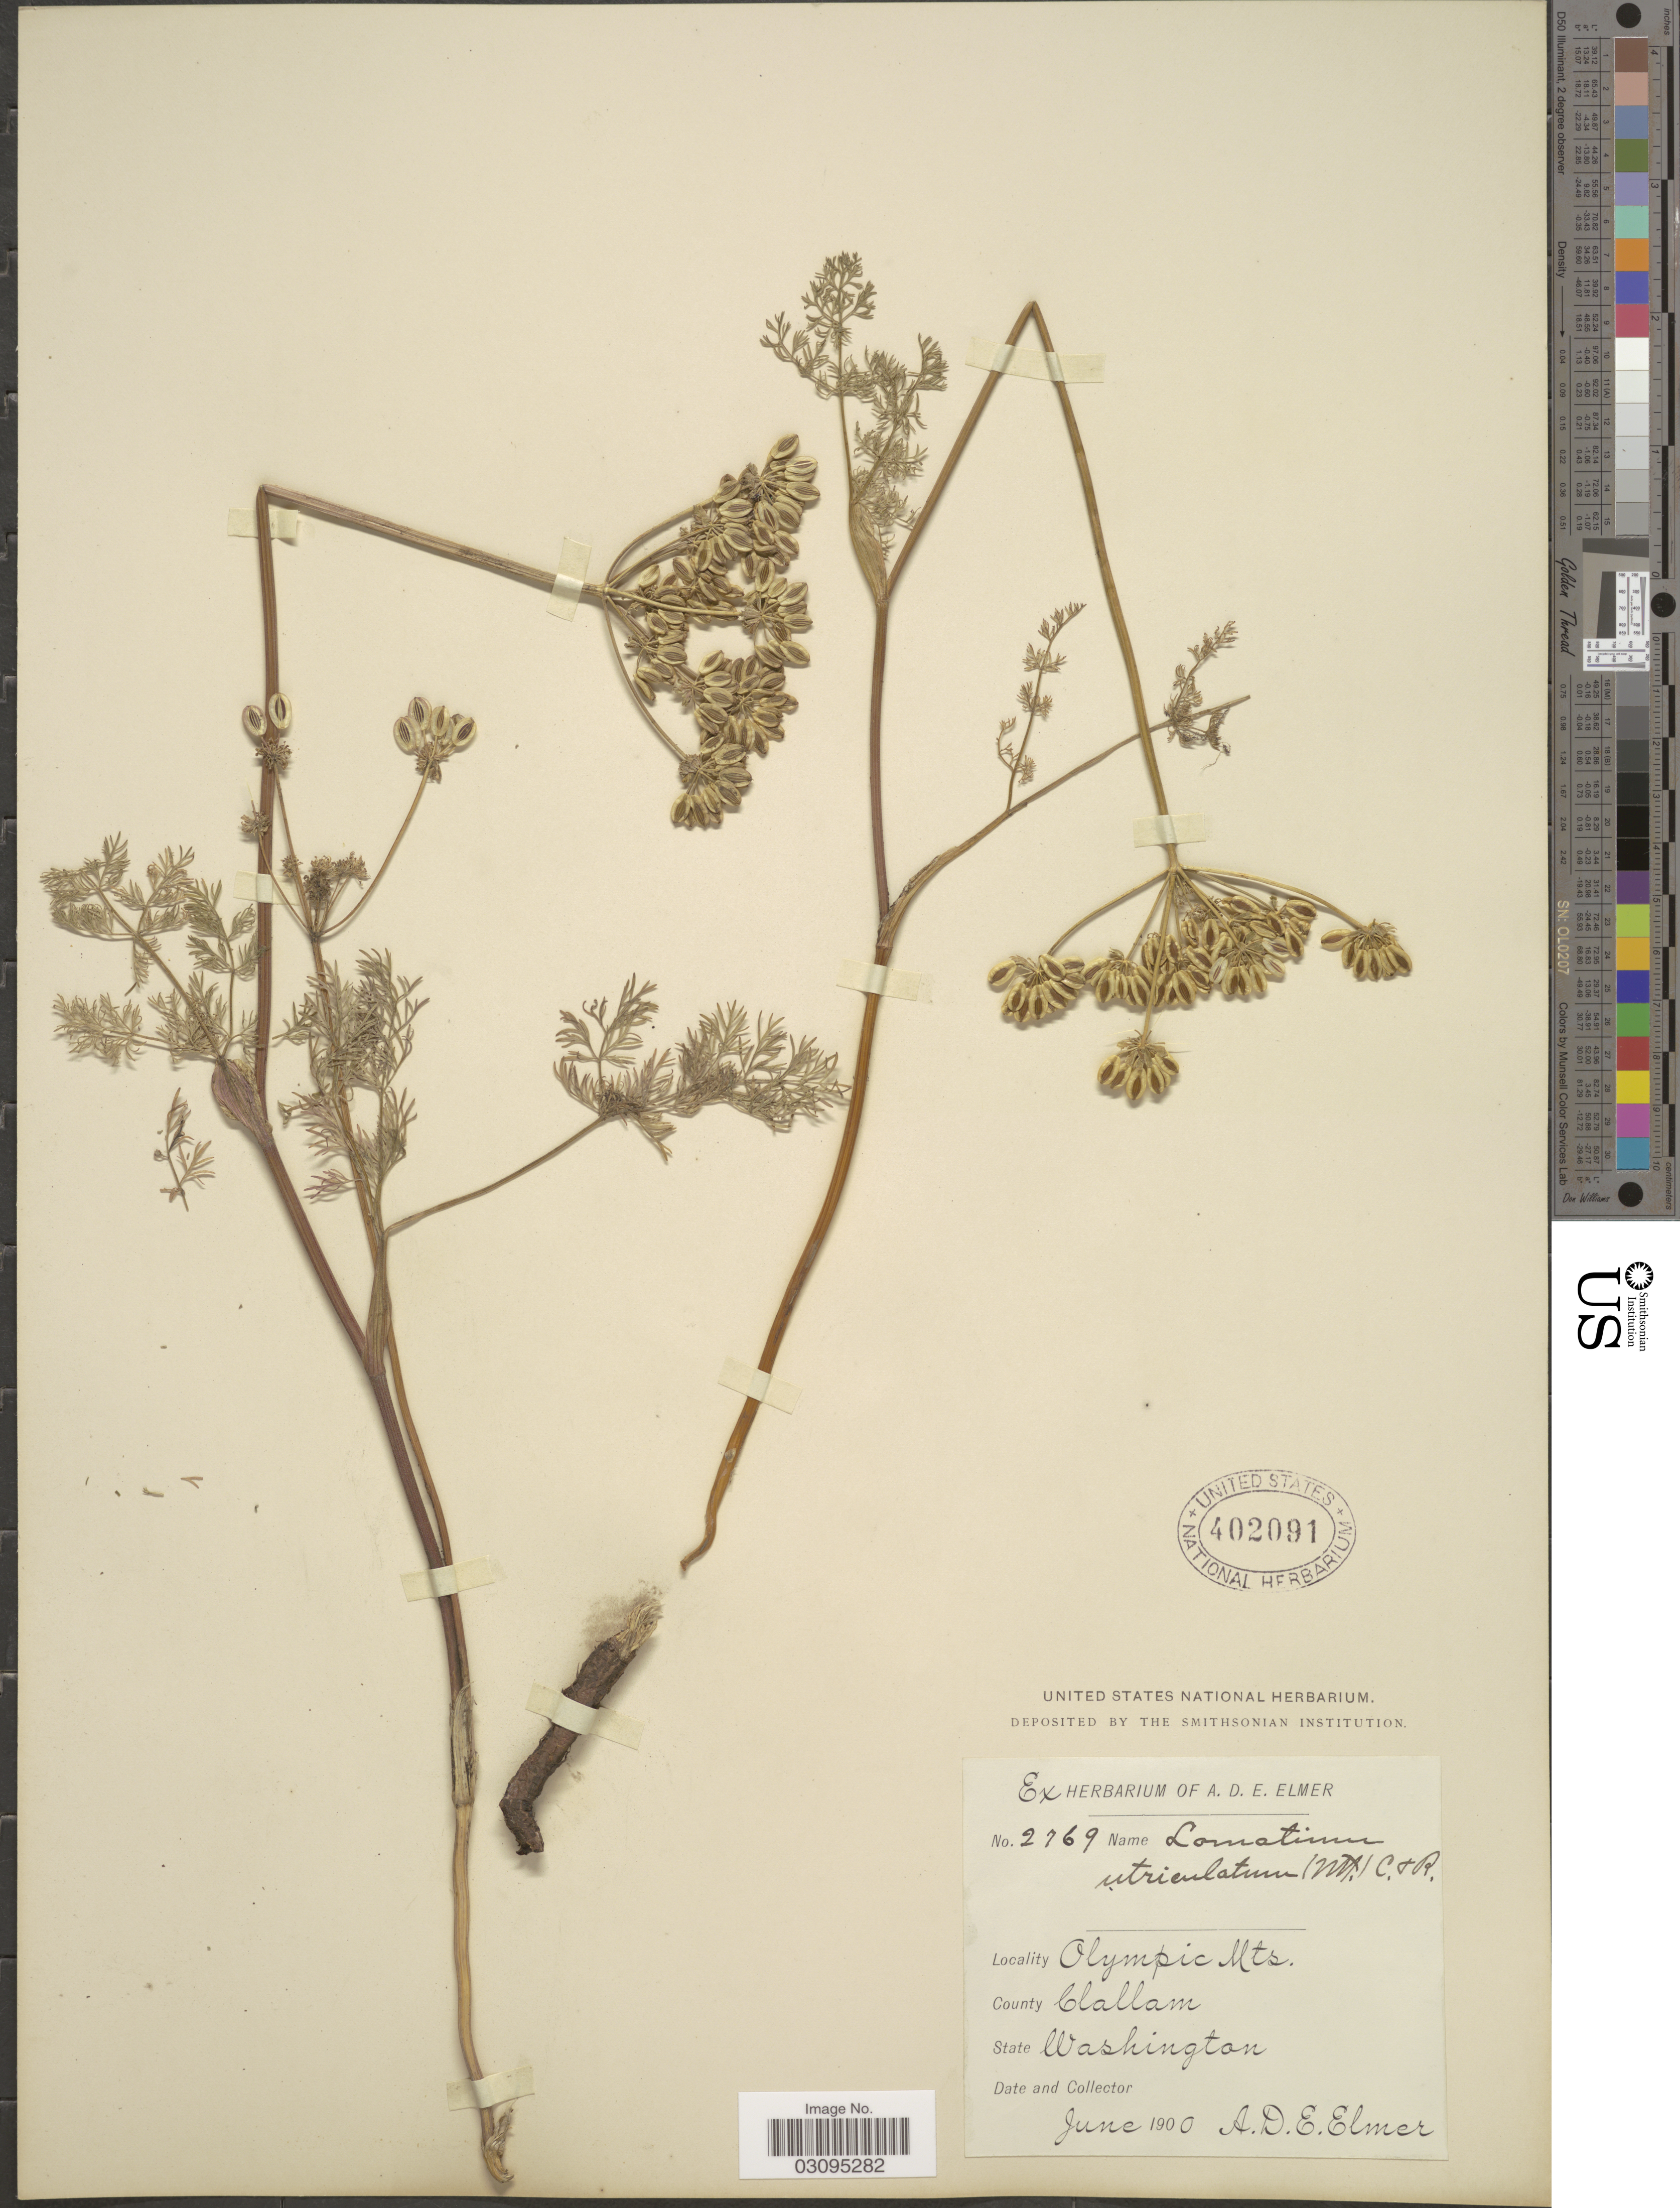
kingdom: Plantae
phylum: Tracheophyta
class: Magnoliopsida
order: Apiales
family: Apiaceae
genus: Lomatium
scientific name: Lomatium utriculatum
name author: (Nutt. ex Torr. & A. Gray) J.M. Coult. & Rose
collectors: A. D. E. Elmer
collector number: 2769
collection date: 1900-06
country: United States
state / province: Washington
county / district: Clallam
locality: Olympic Mts., County Clallam, State Washington.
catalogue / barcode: US 402091